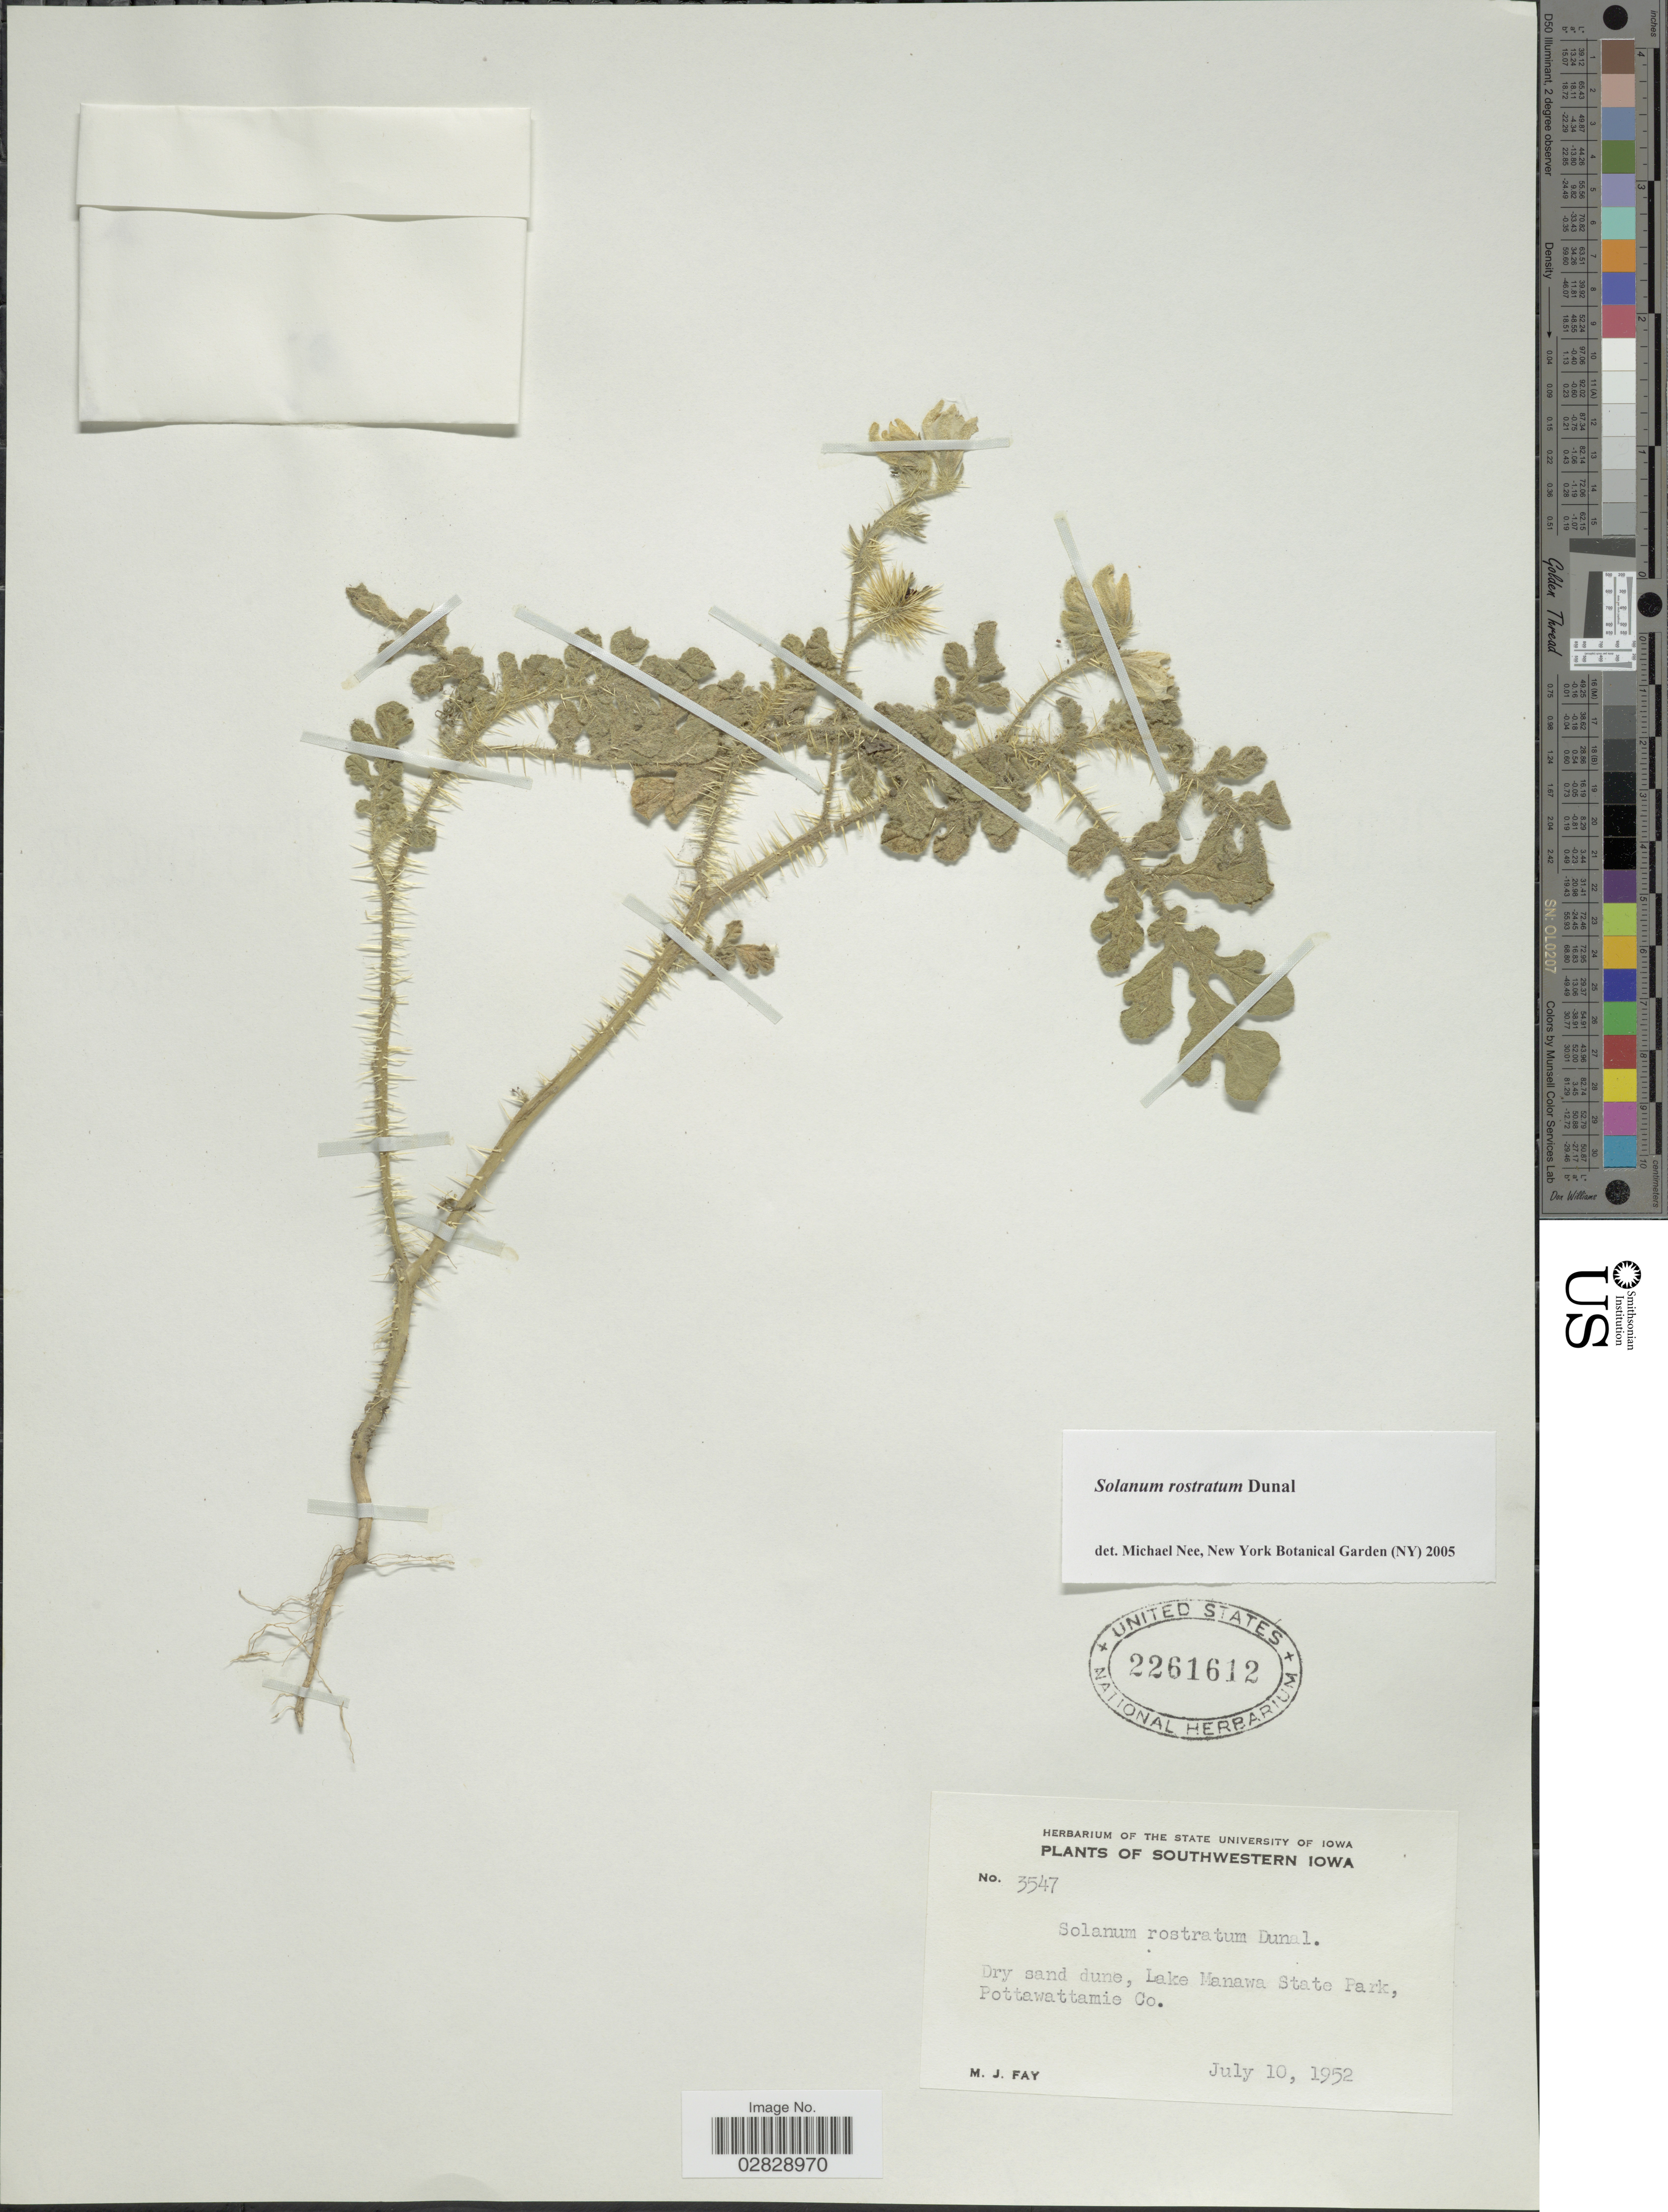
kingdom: Plantae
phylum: Tracheophyta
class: Magnoliopsida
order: Solanales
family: Solanaceae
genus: Solanum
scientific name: Solanum rostratum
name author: Dunal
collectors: M. Fay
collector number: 3547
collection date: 1952-07-10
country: United States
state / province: Iowa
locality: Southwestern Iowa. Dry and dune, Lake Manawa State Park, Pottawattamie Co.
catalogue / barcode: US 2261612